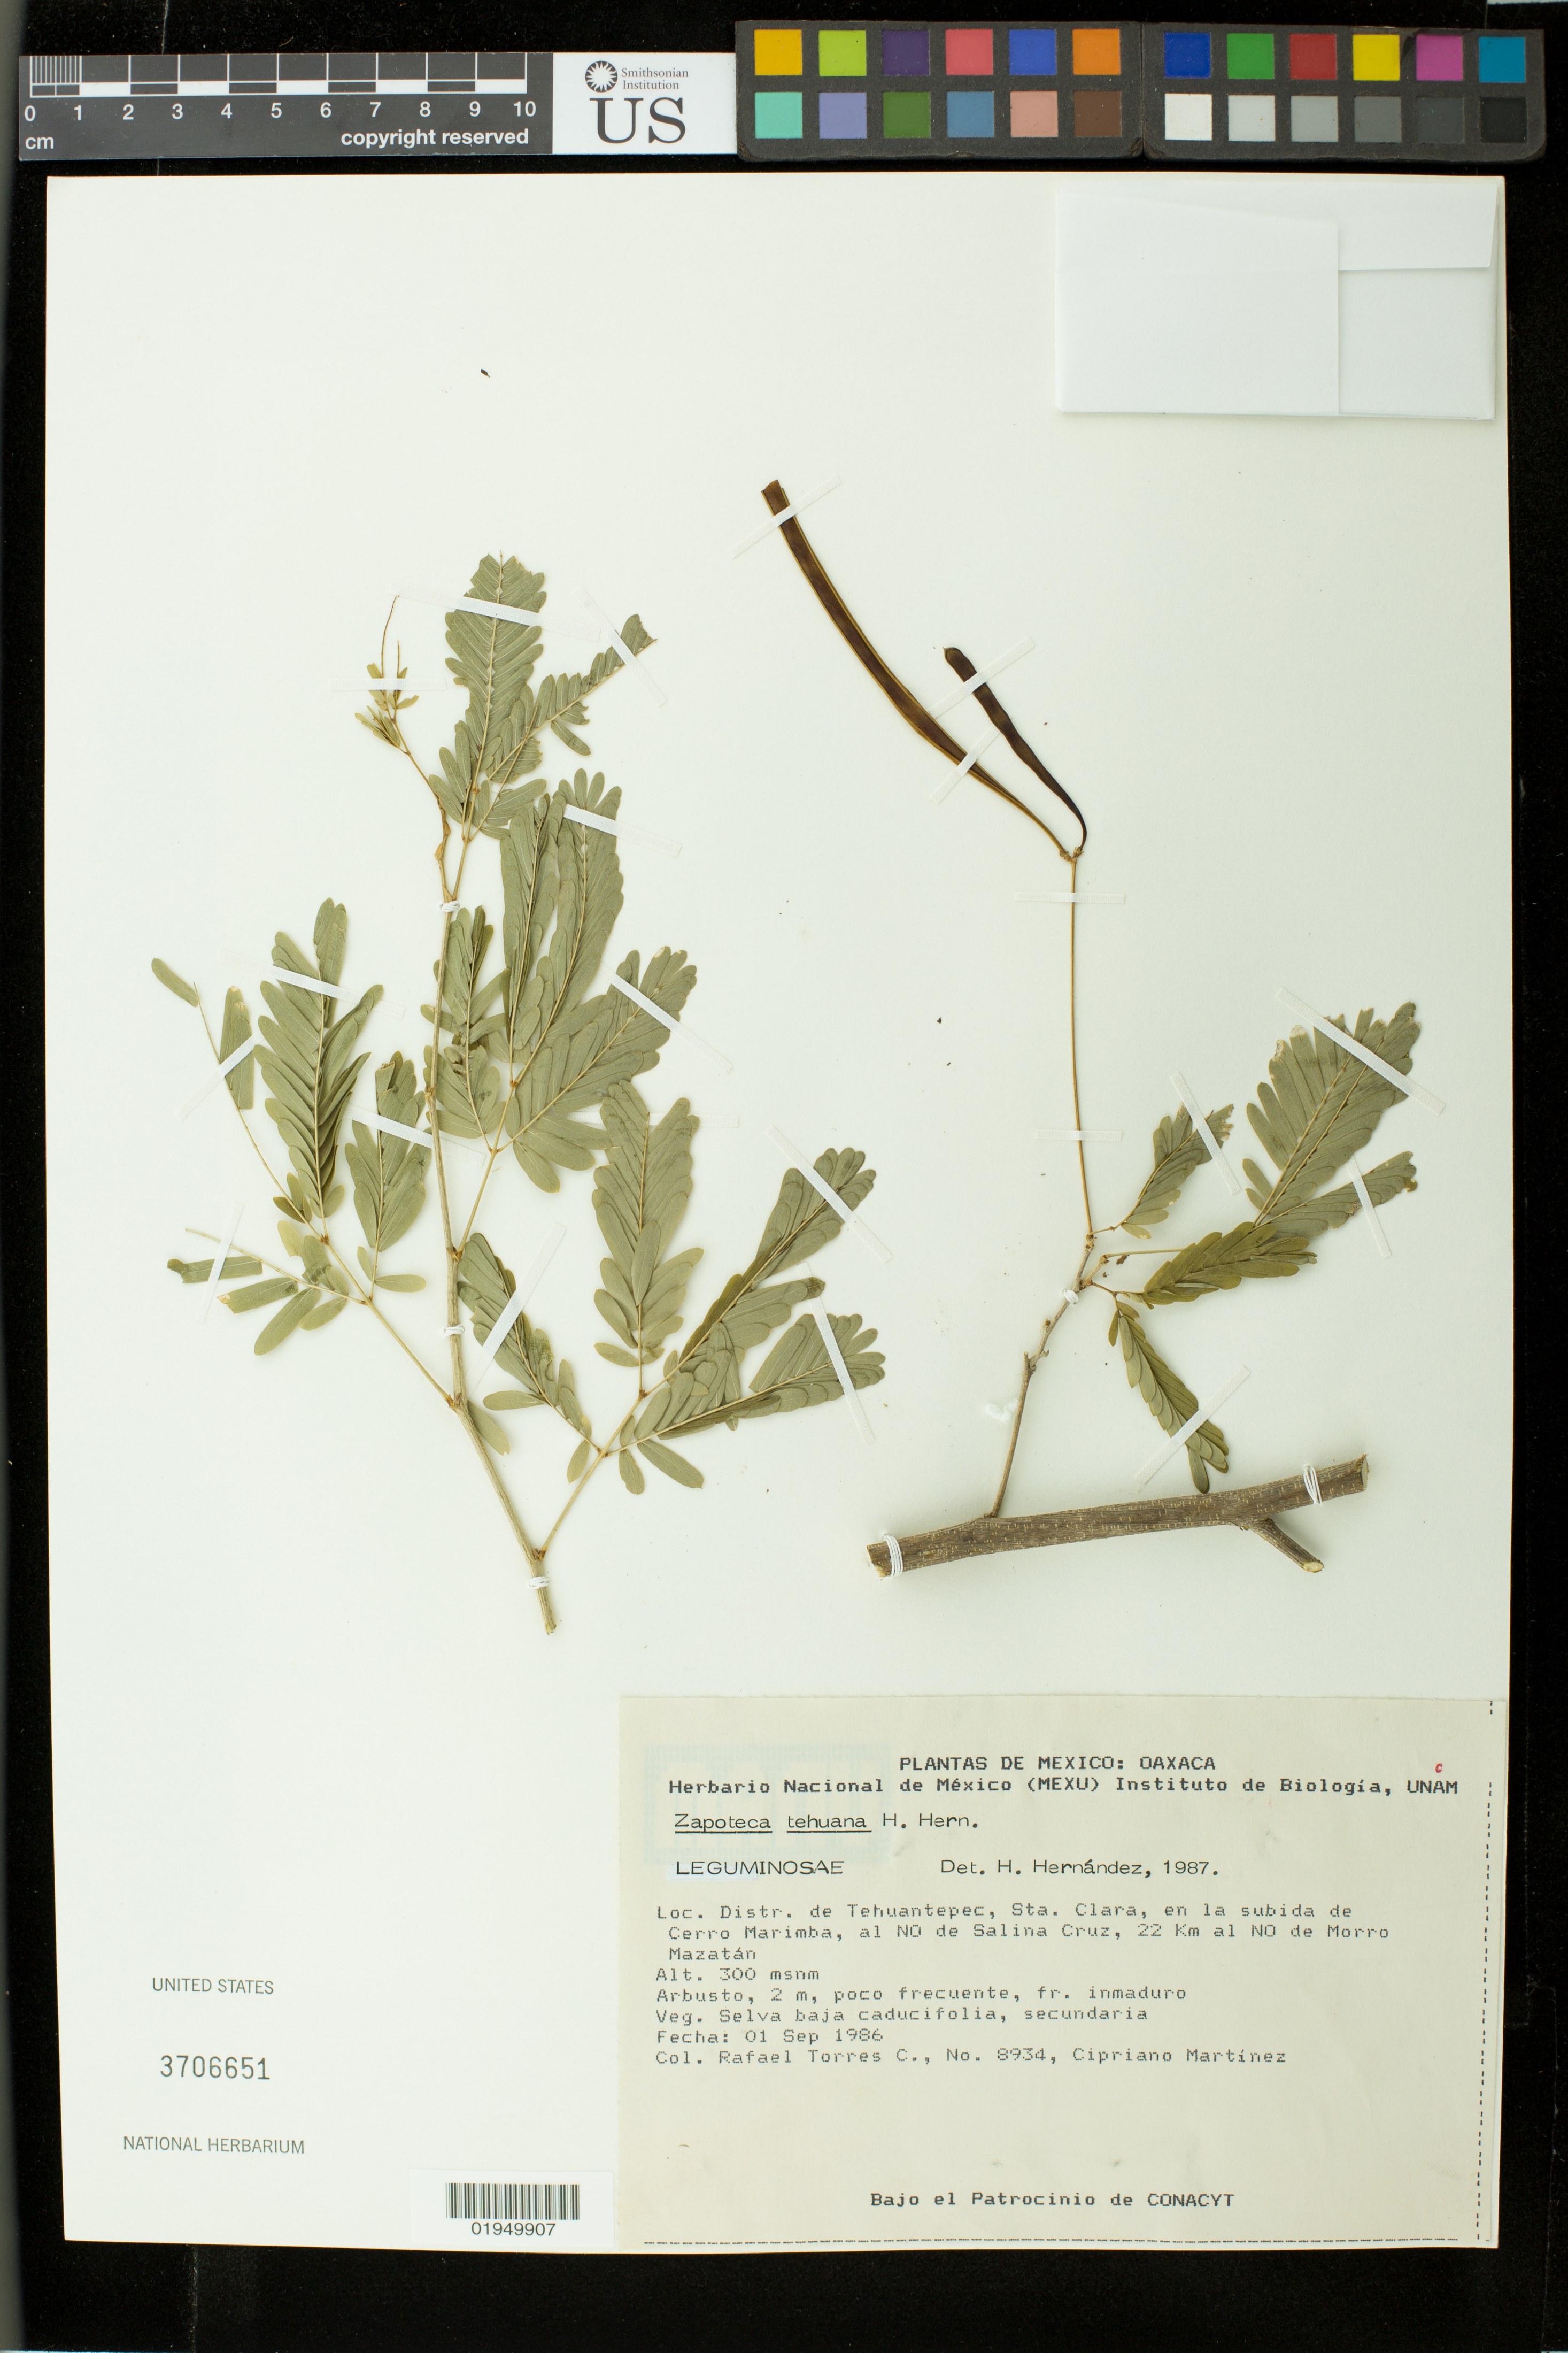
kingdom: Plantae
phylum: Tracheophyta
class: Magnoliopsida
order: Fabales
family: Fabaceae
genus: Zapoteca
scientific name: Zapoteca tehuana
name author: H.M. Hern.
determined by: Hernández, H.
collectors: R. Torres C. & C. Martínez R.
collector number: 8934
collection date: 1986-09-01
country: Mexico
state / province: Oaxaca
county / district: Tehuantepec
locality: Sta. Clara, en la subida de Cerro Marimba, al NO de Salina Cruz, 22 km al NO de Morro Mazatan.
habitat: Selva baja caducifolia, secundaria.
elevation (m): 300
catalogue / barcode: US 3706651